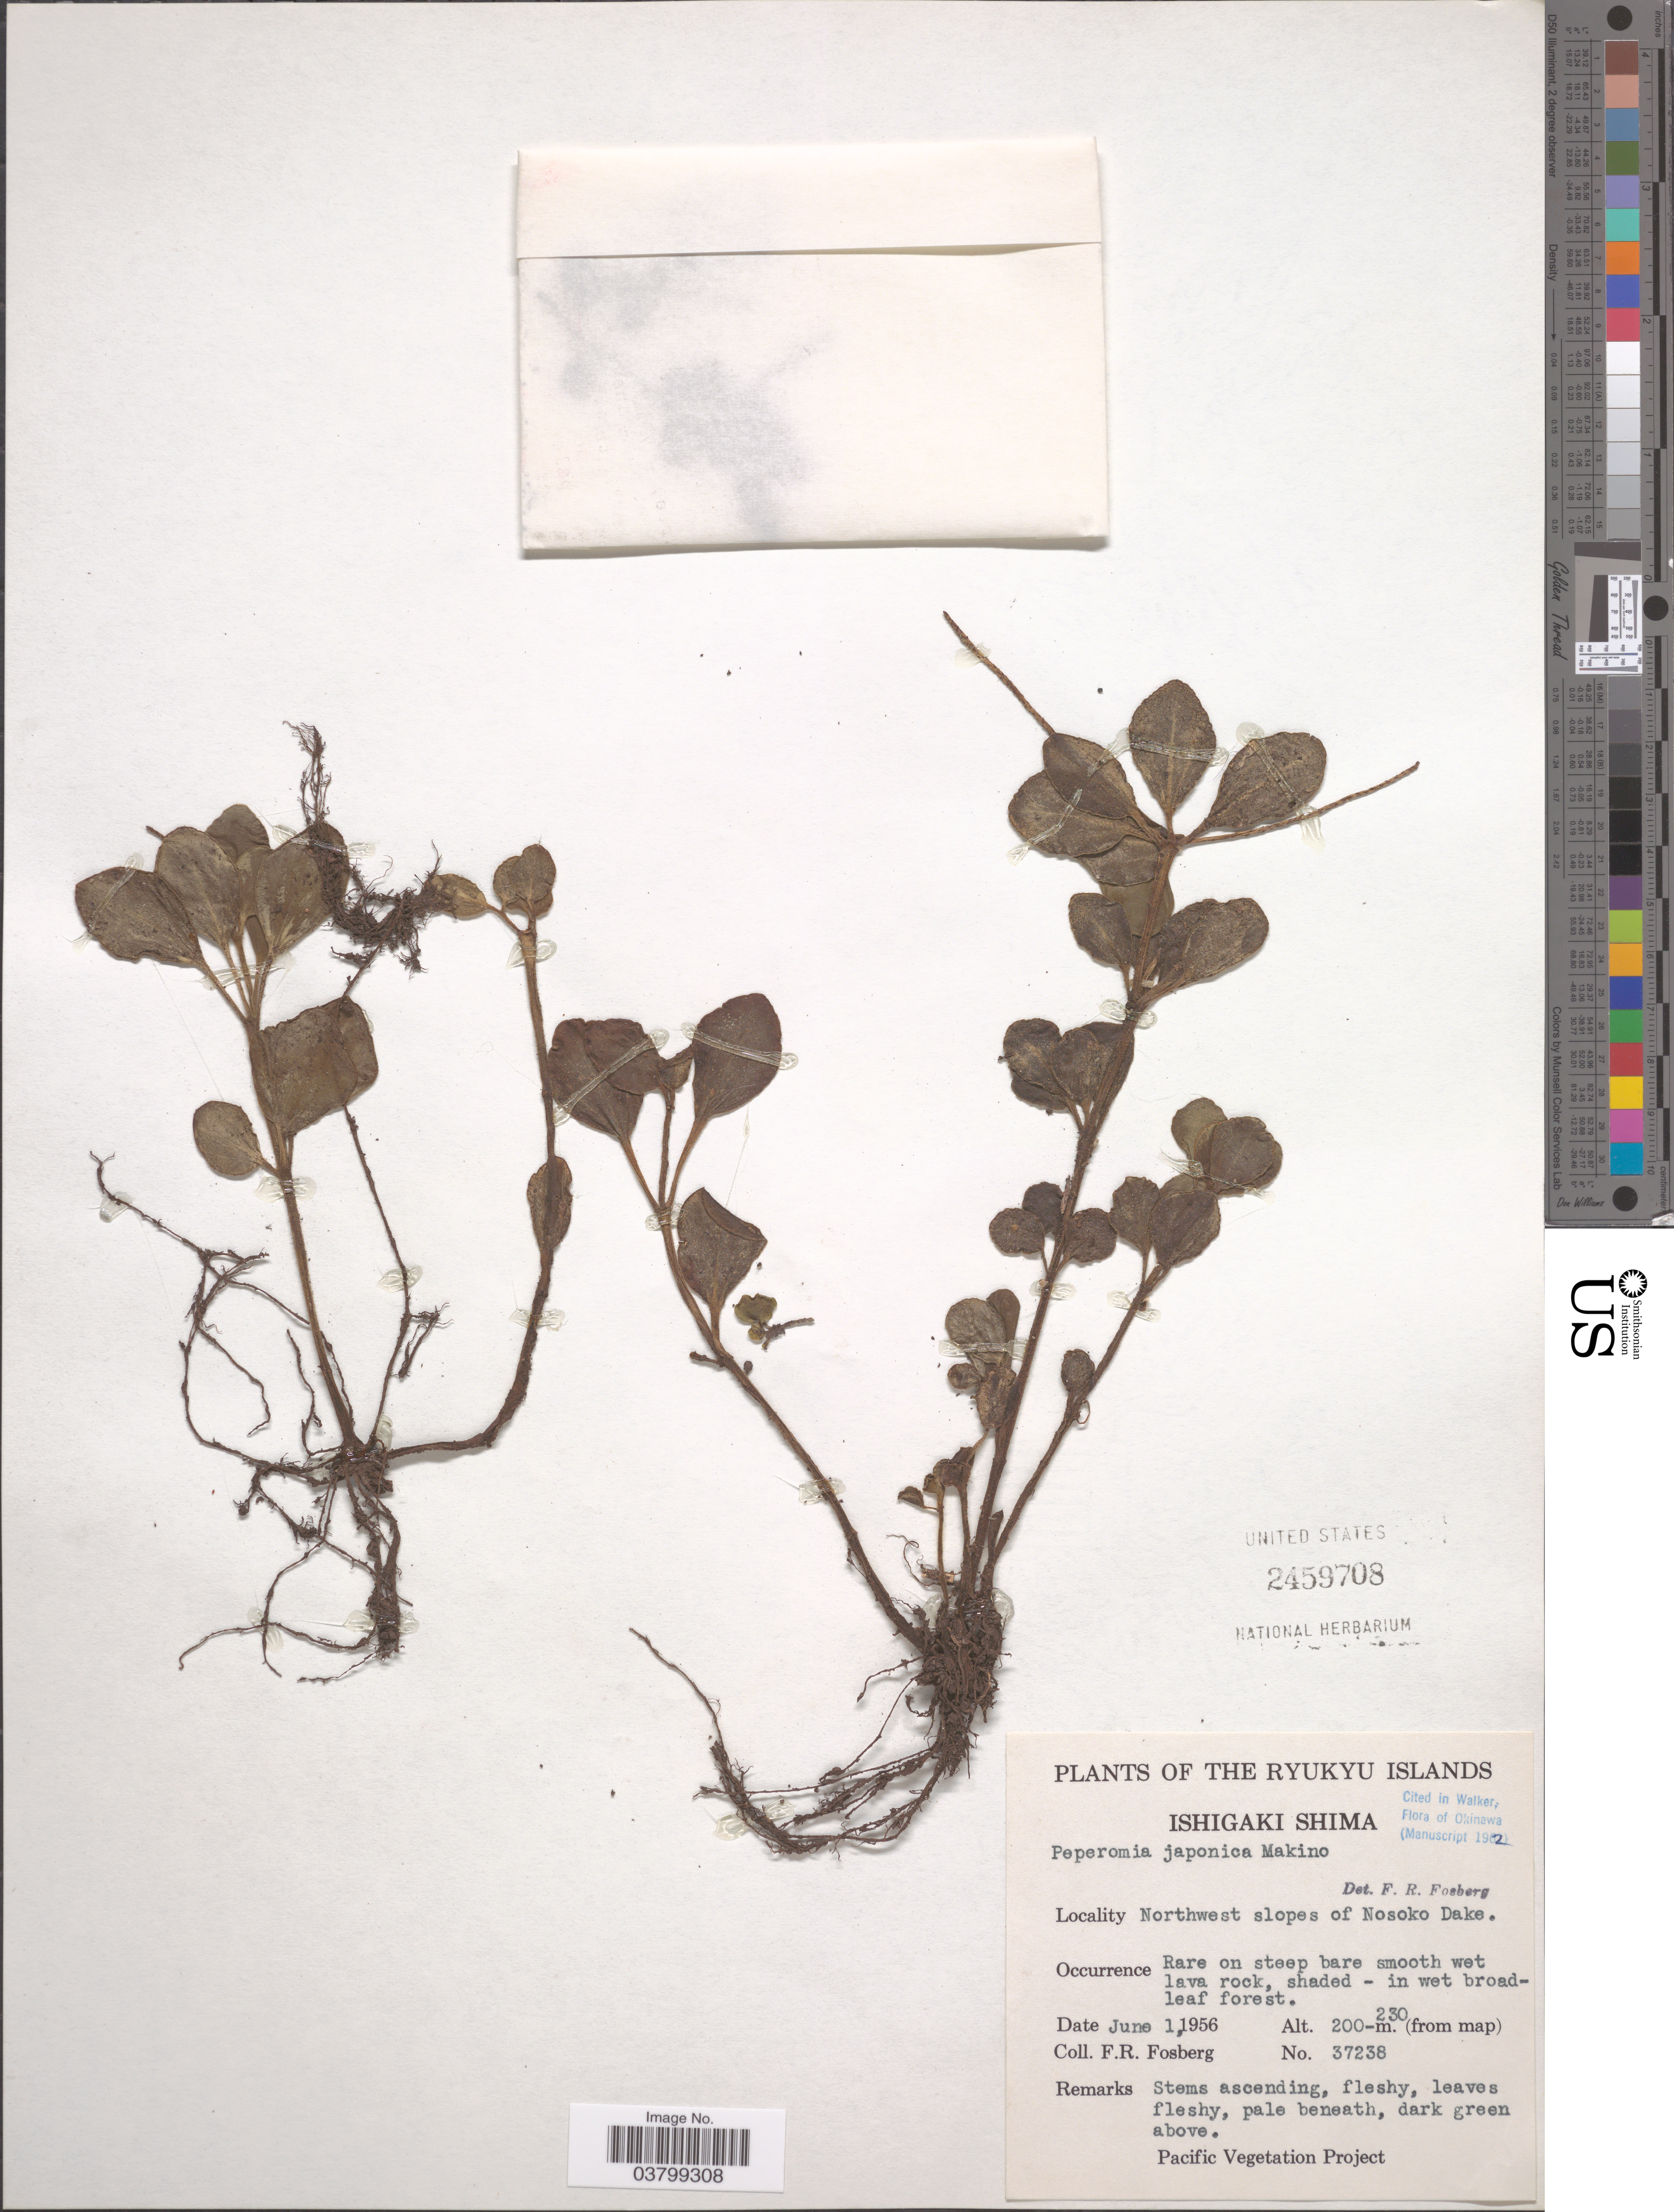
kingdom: Plantae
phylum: Tracheophyta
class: Magnoliopsida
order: Piperales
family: Piperaceae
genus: Peperomia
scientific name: Peperomia japonica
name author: Makino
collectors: F. R. Fosberg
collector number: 37238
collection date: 1956-06-01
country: Japan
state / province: Okinawa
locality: Ryukyu Islands. Ishigaki Shima. Northwest slopes of Nosoko Dake.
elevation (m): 200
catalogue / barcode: US 2459708